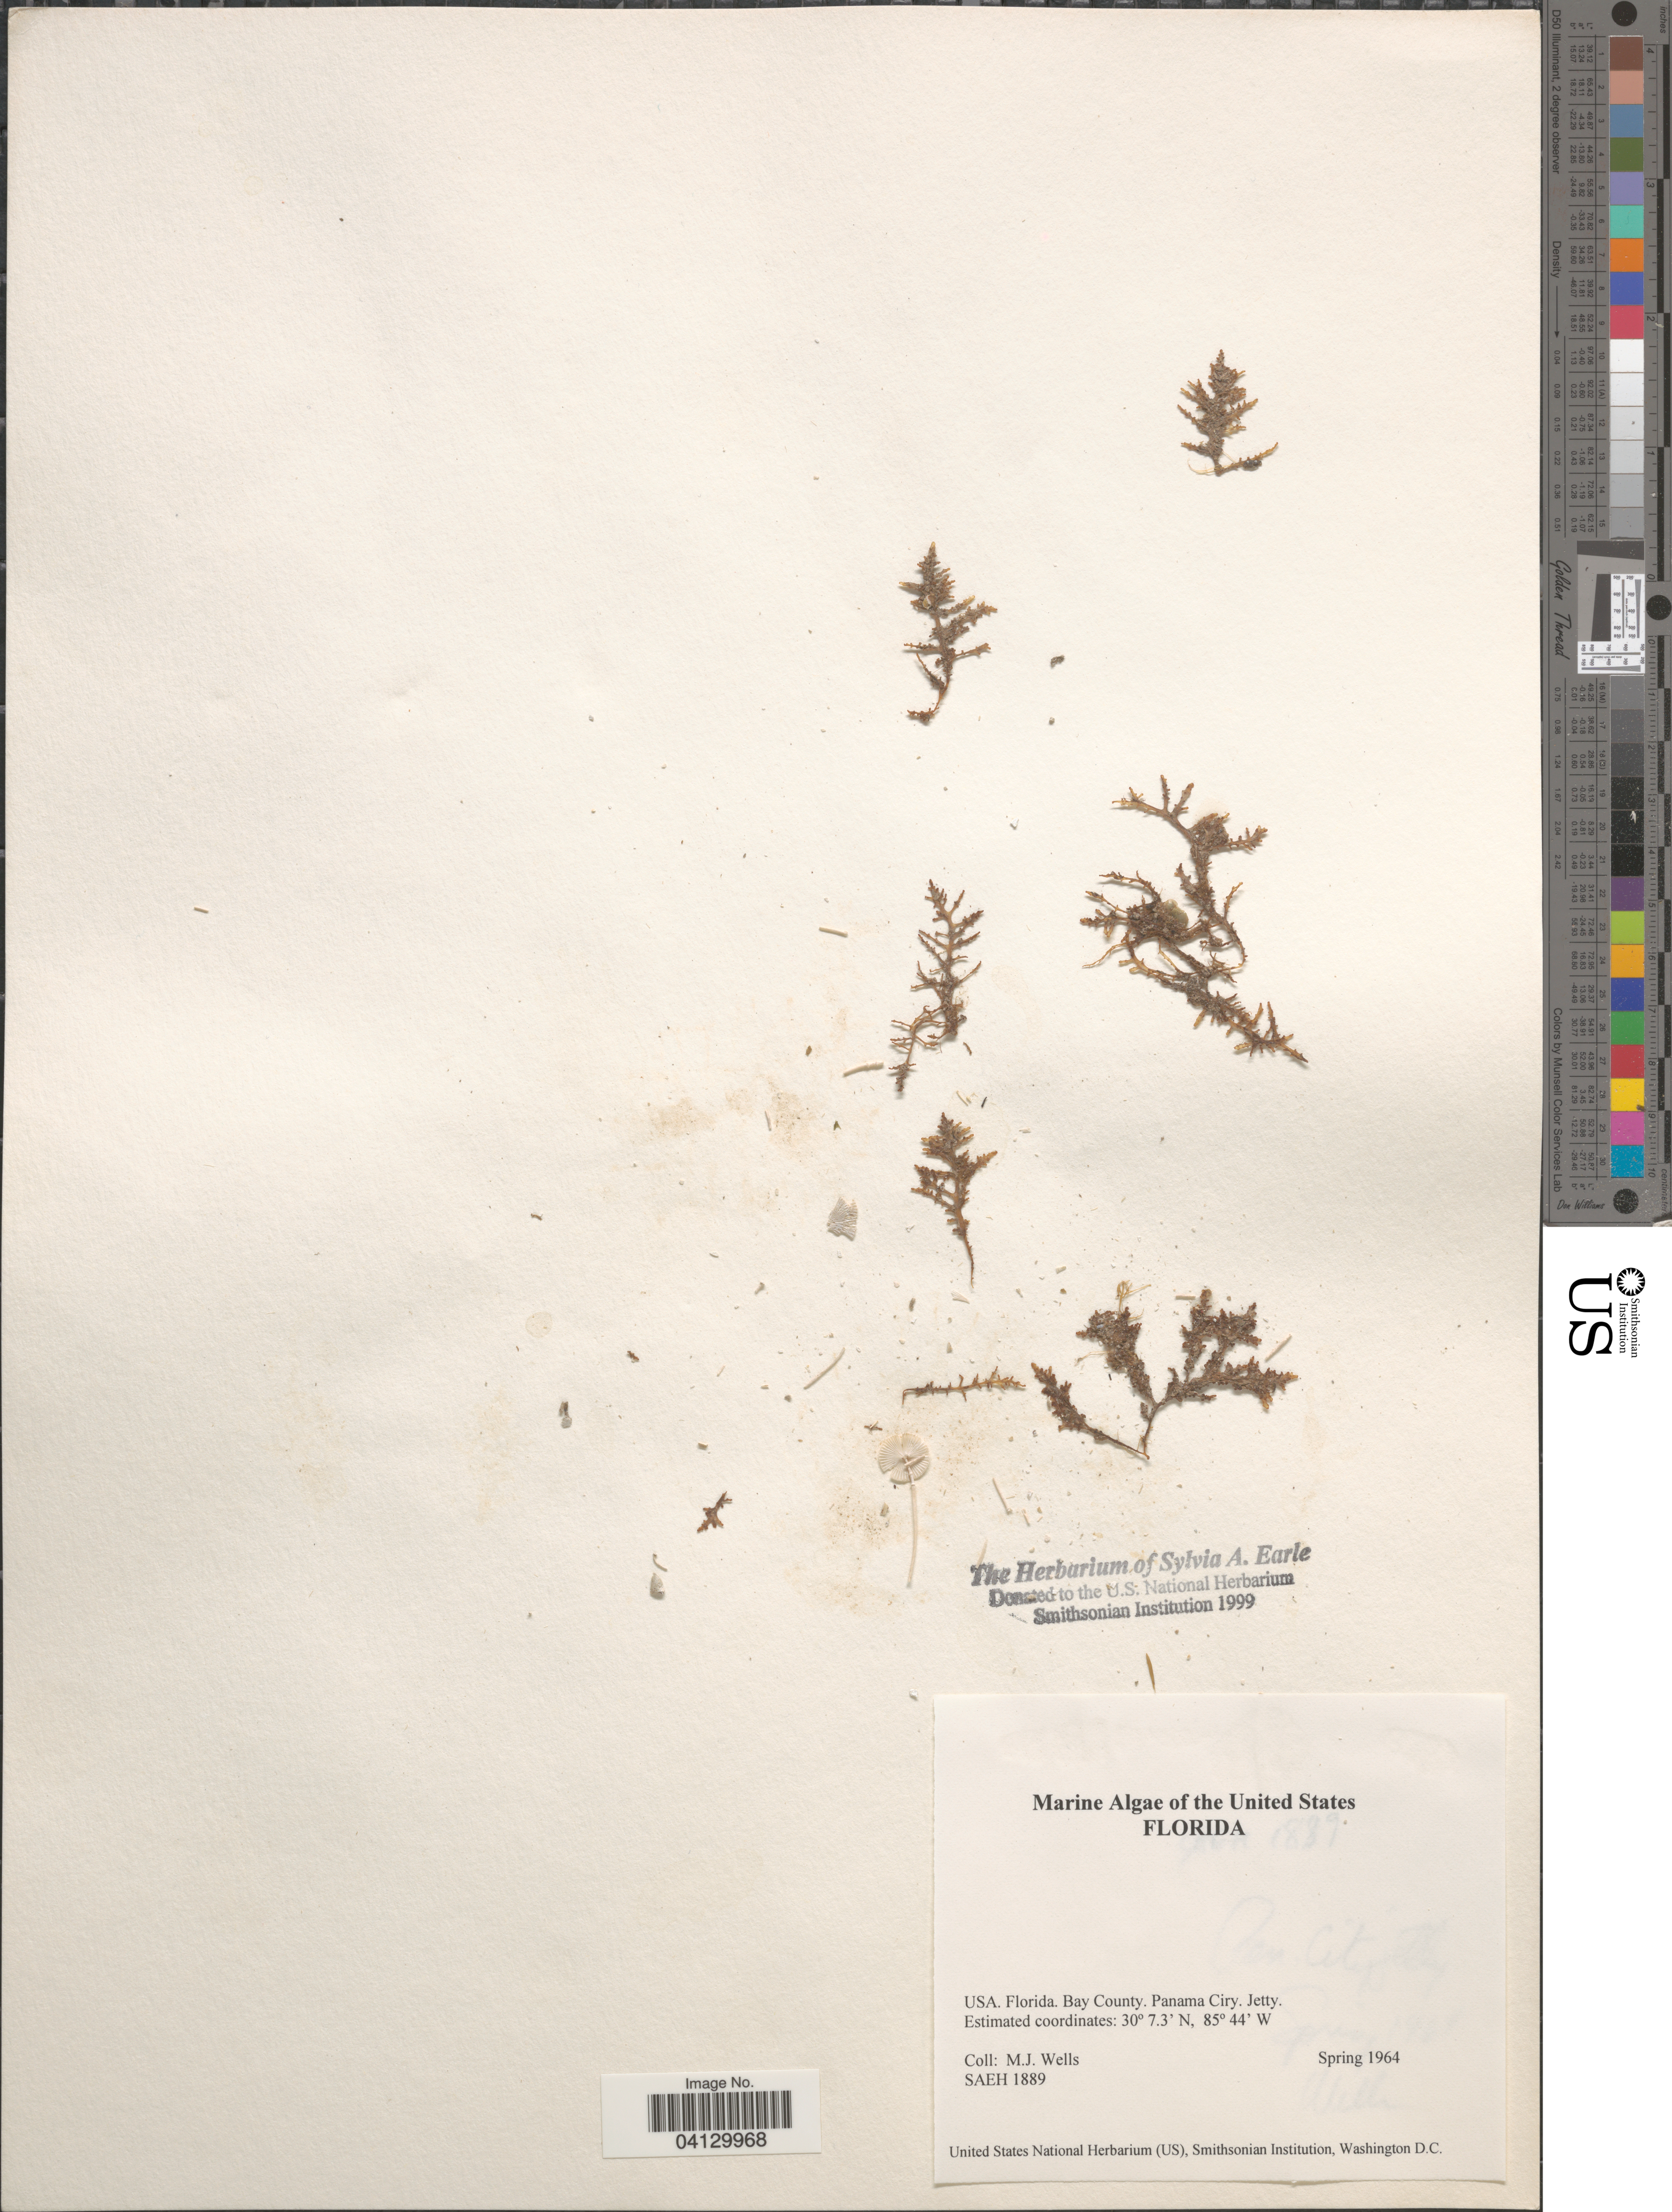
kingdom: Plantae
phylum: Rhodophyta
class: Florideophyceae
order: Corallinales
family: Corallinaceae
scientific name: Crustose Coralline Algae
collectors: M. Wells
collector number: SAEH1889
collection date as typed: Spring 1964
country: United States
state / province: Florida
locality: Bay County. Panama Ciry. Jetty.